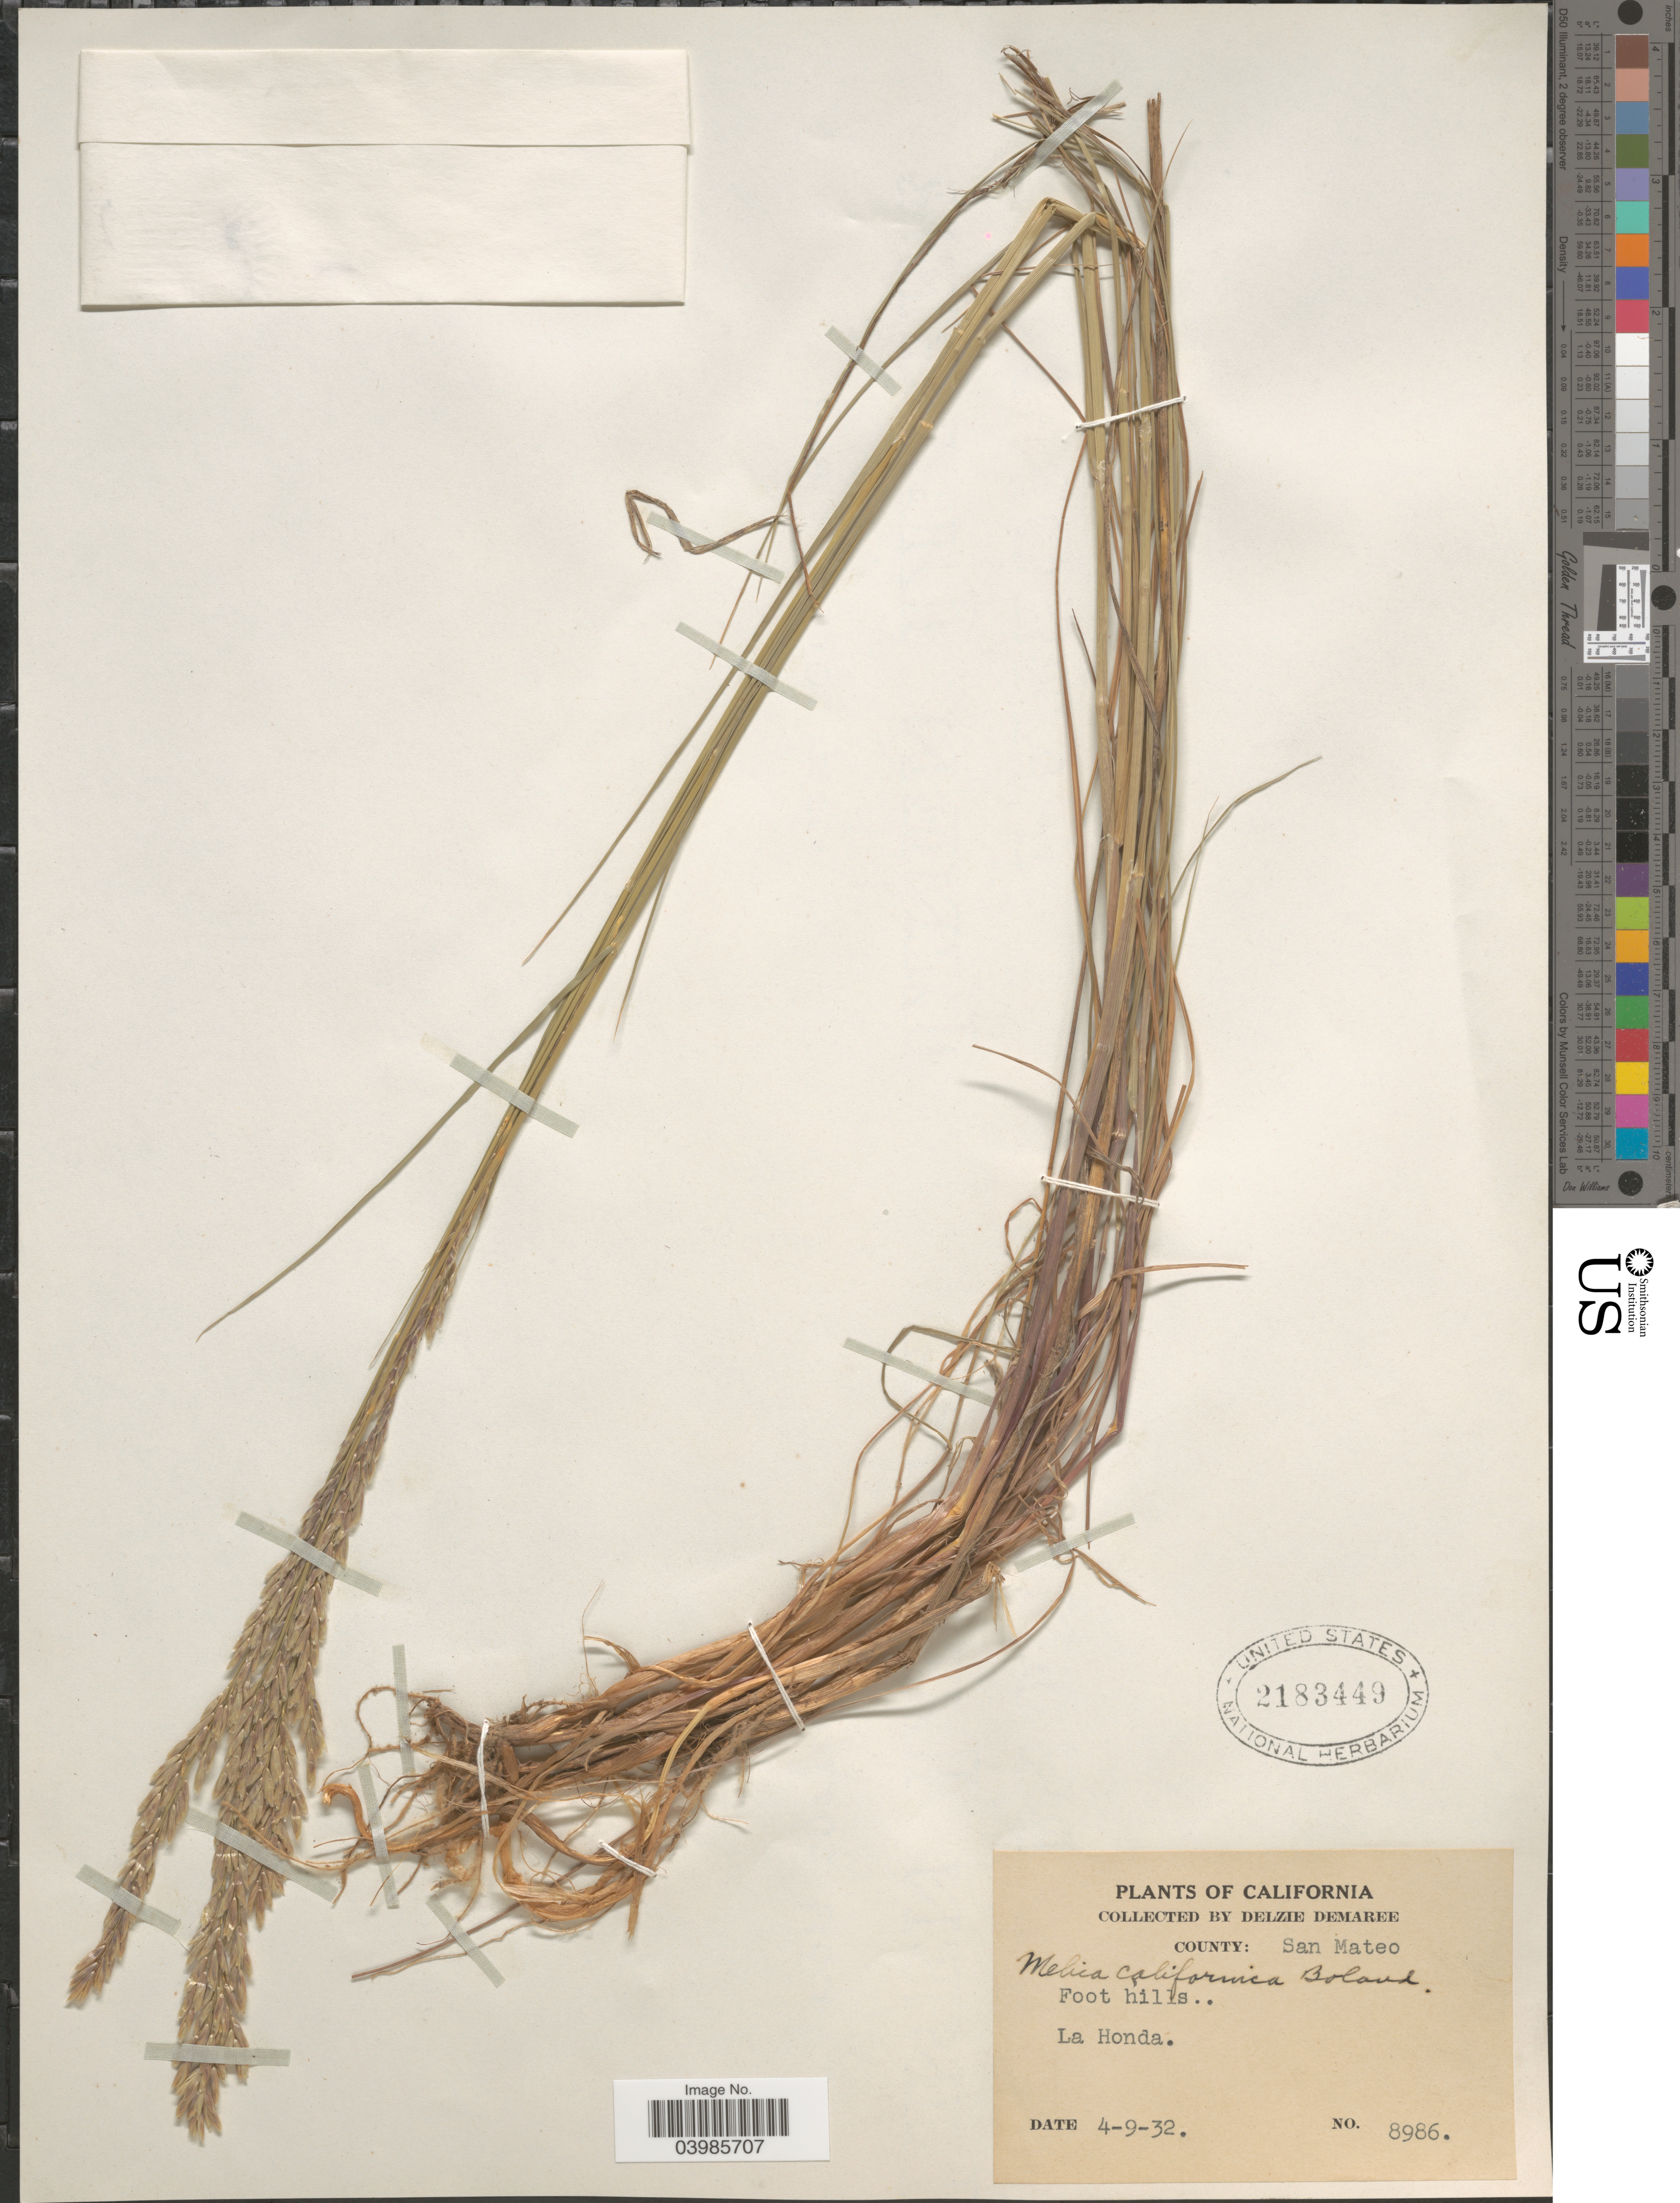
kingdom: Plantae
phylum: Tracheophyta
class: Liliopsida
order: Poales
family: Poaceae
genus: Melica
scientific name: Melica californica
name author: Scribn.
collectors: D. Demaree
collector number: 8986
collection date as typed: Transcribed d/m/y: 9/4/32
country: United States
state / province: California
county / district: San Mateo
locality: County: San Mateo. Foot hills.. La Honda.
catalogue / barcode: US 2183449